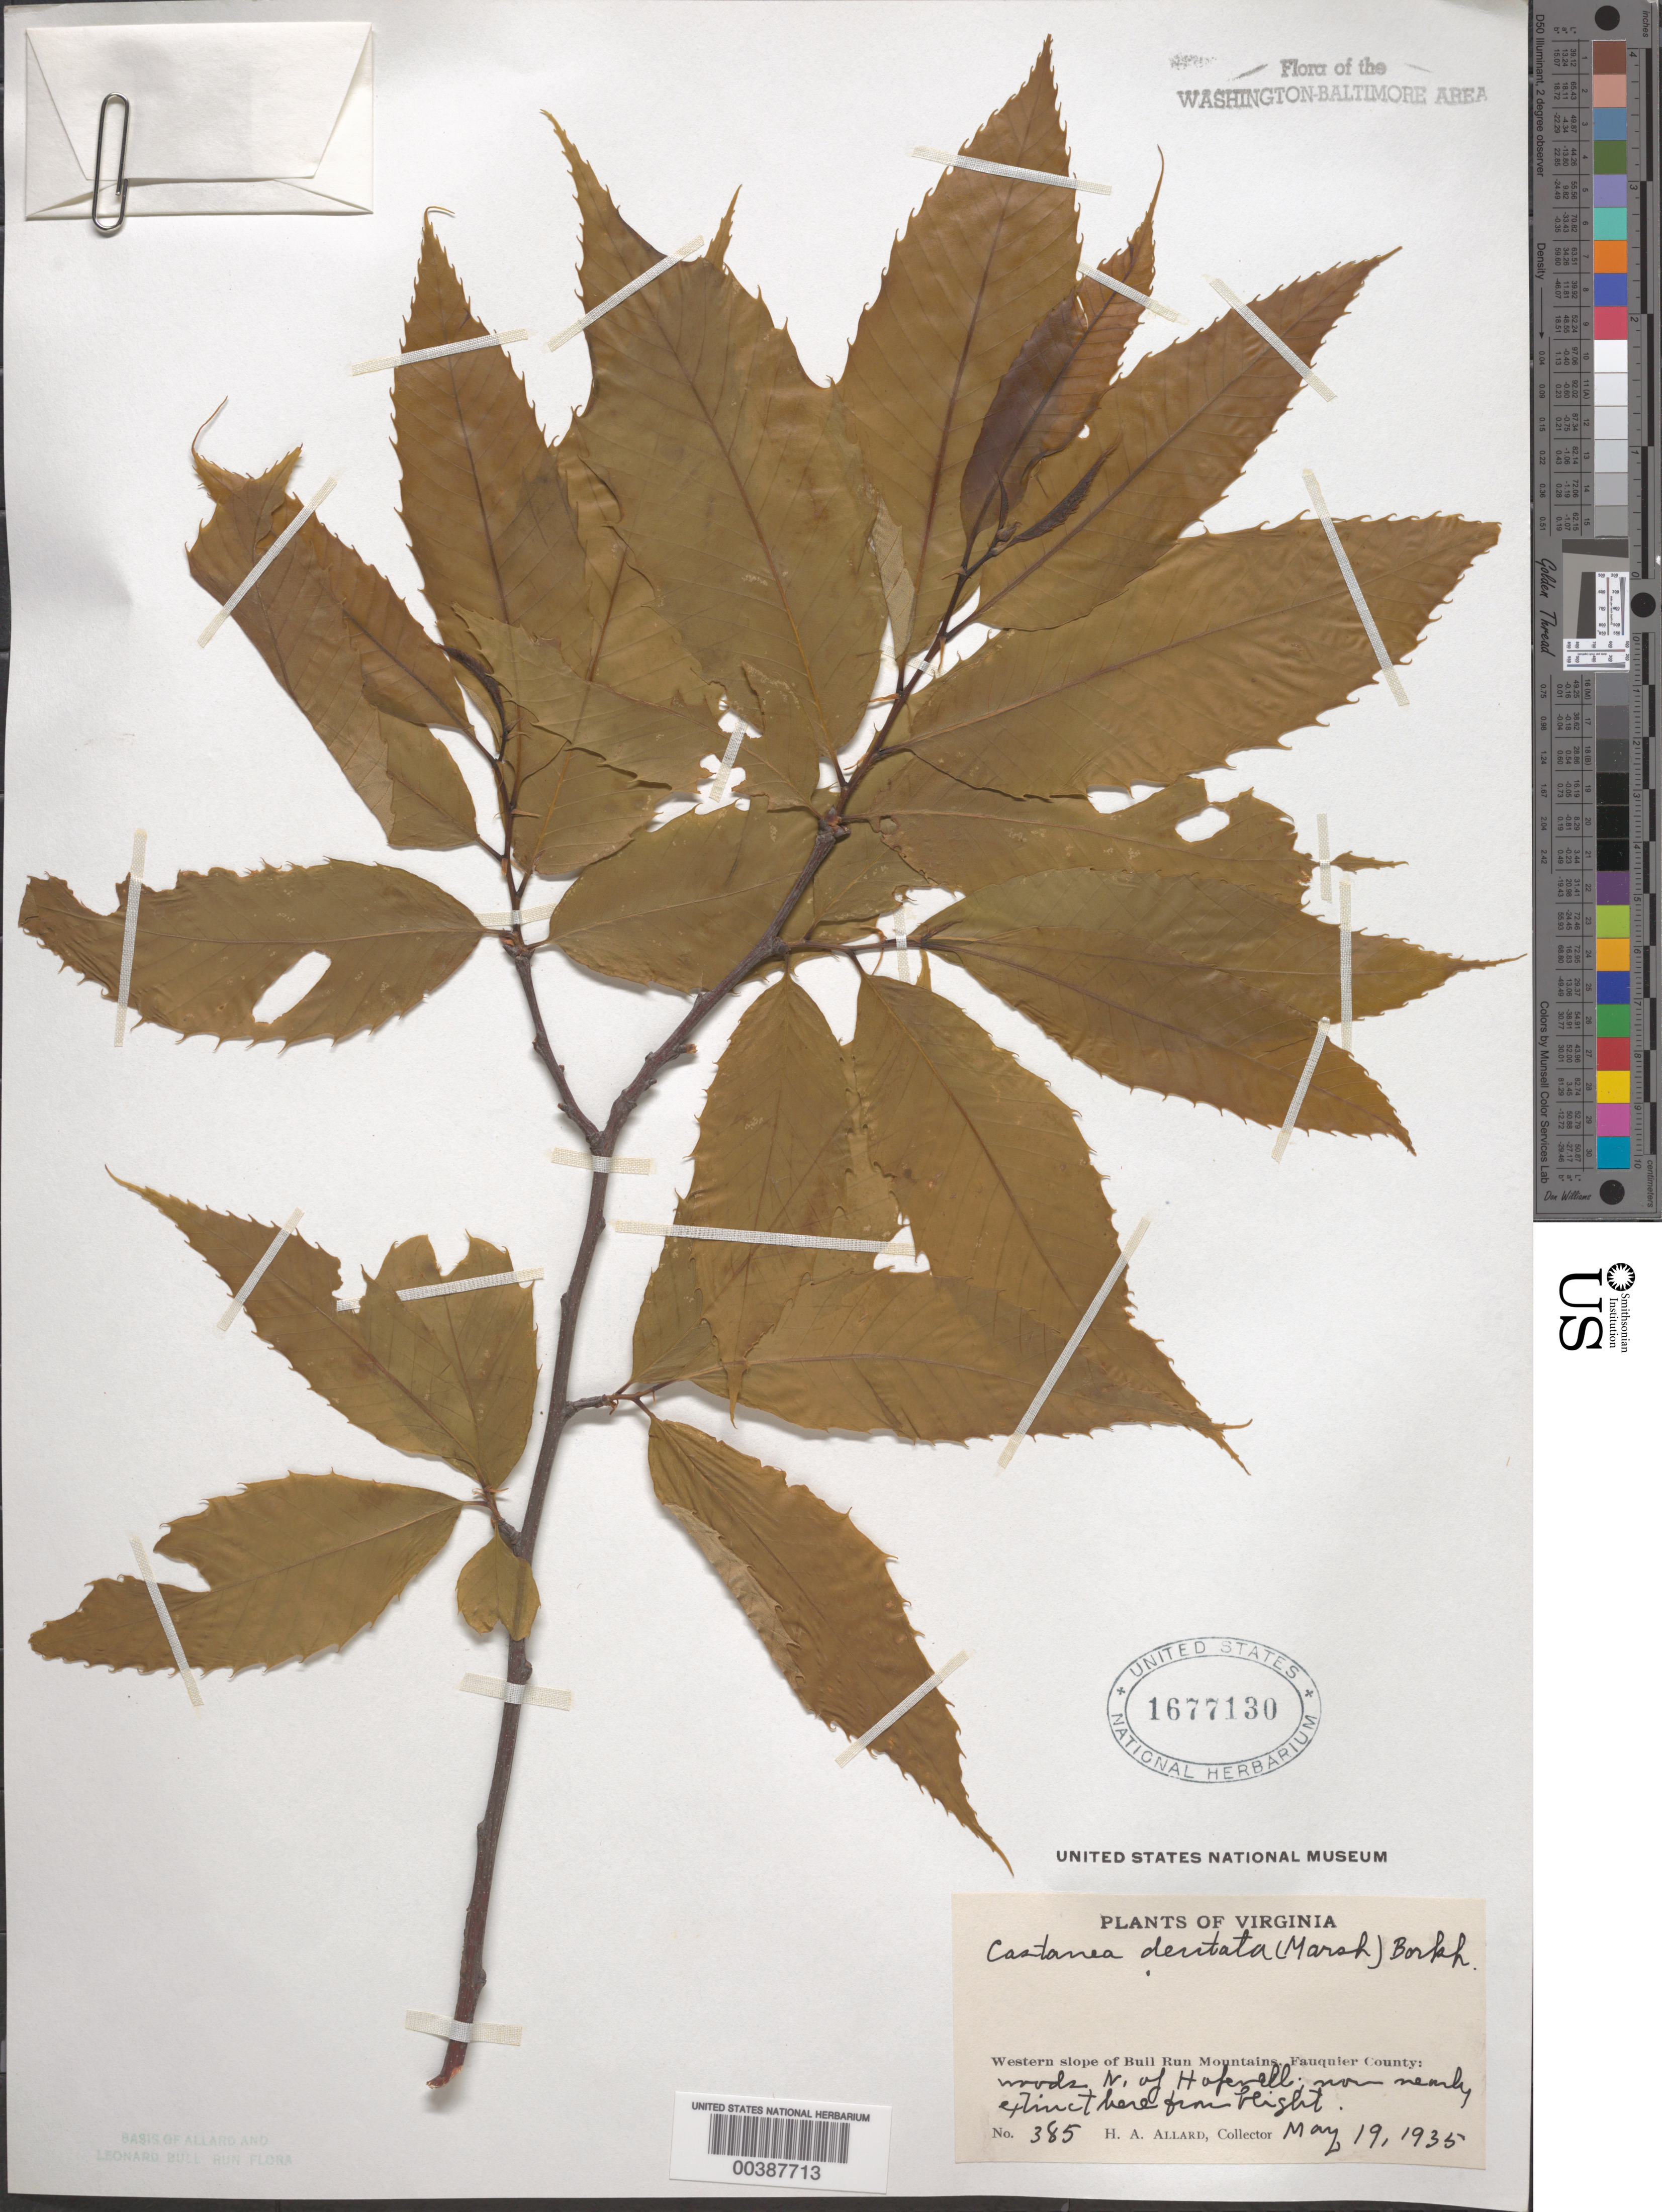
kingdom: Plantae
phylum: Tracheophyta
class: Magnoliopsida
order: Fagales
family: Fagaceae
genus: Castanea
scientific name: Castanea dentata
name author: (Marshall) Borkh.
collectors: H. A. Allard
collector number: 385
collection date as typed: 19 May 1935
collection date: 1935-05-19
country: United States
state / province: Virginia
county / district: Fauquier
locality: North of Hopewell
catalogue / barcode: US 1677130